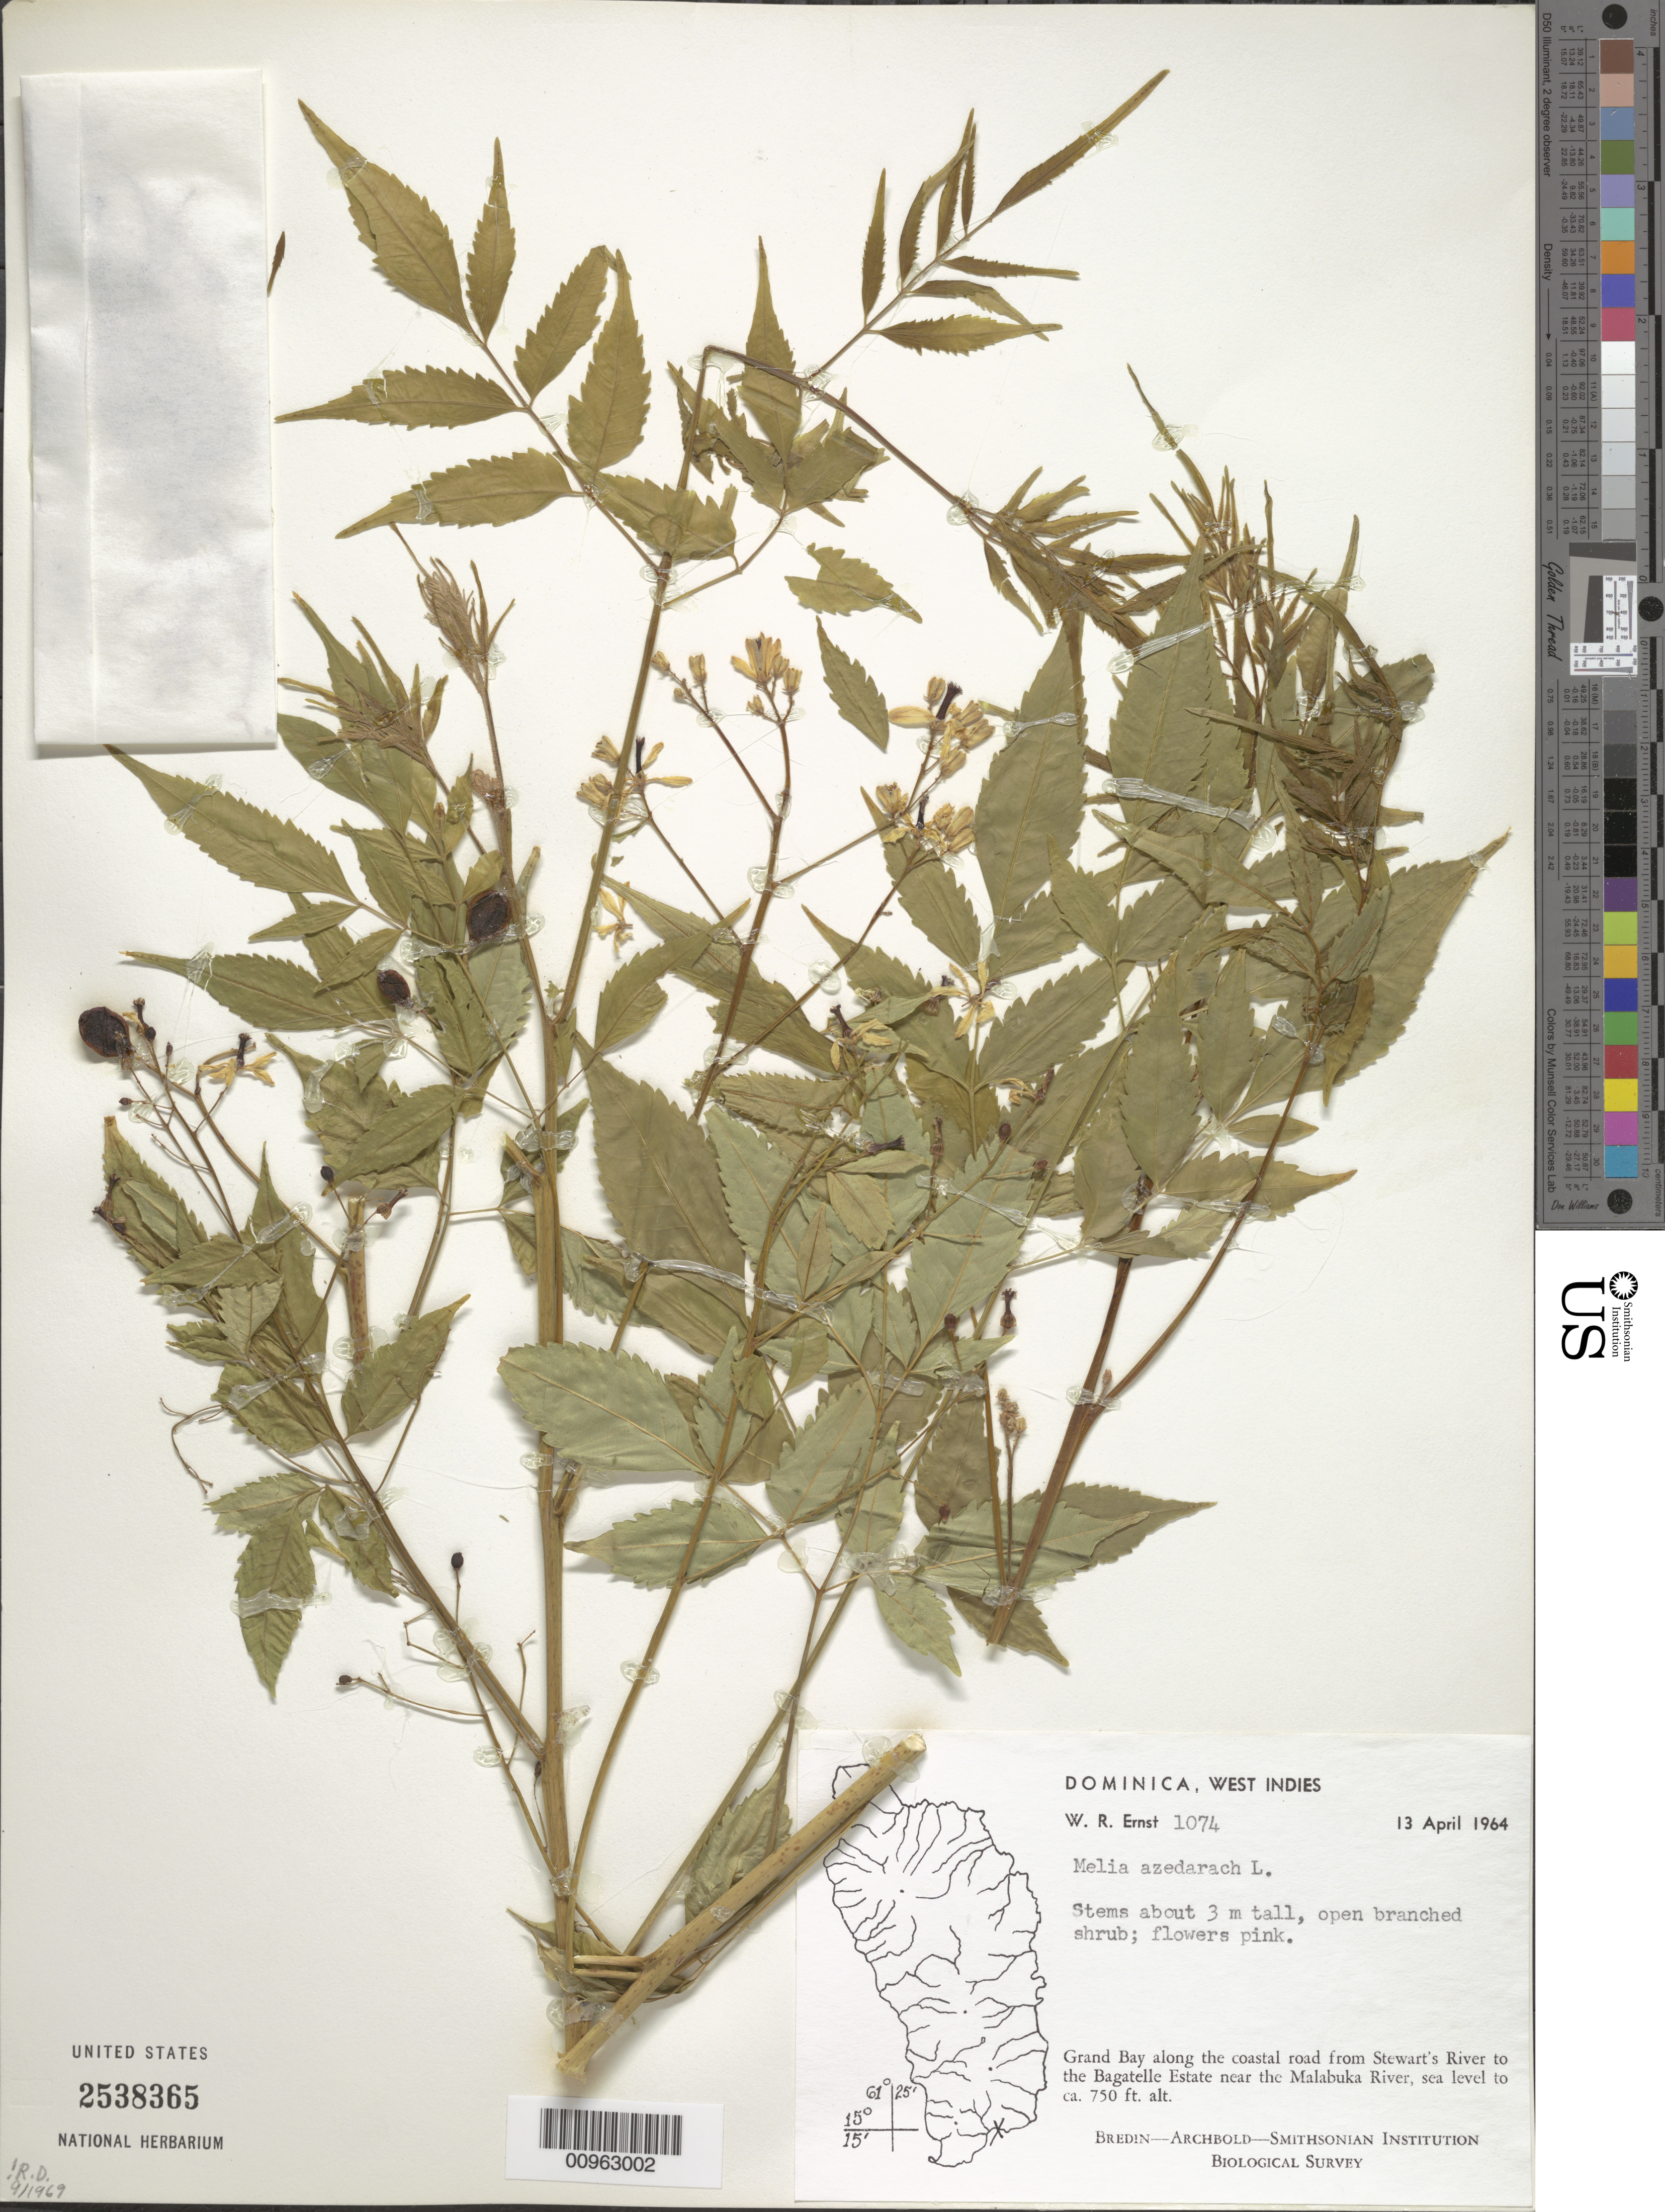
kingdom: Plantae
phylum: Tracheophyta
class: Magnoliopsida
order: Sapindales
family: Meliaceae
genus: Melia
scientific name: Melia azedarach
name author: L.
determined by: DeFilipps, R. A.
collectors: W. R. Ernst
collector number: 1074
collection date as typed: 13 Apr 1964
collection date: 1964-04-13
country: Dominica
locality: Grand Bay along the coastal road from Stewart's River to the Bagattelle Estate near the Malabuka River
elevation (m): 0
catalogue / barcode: US 2538365